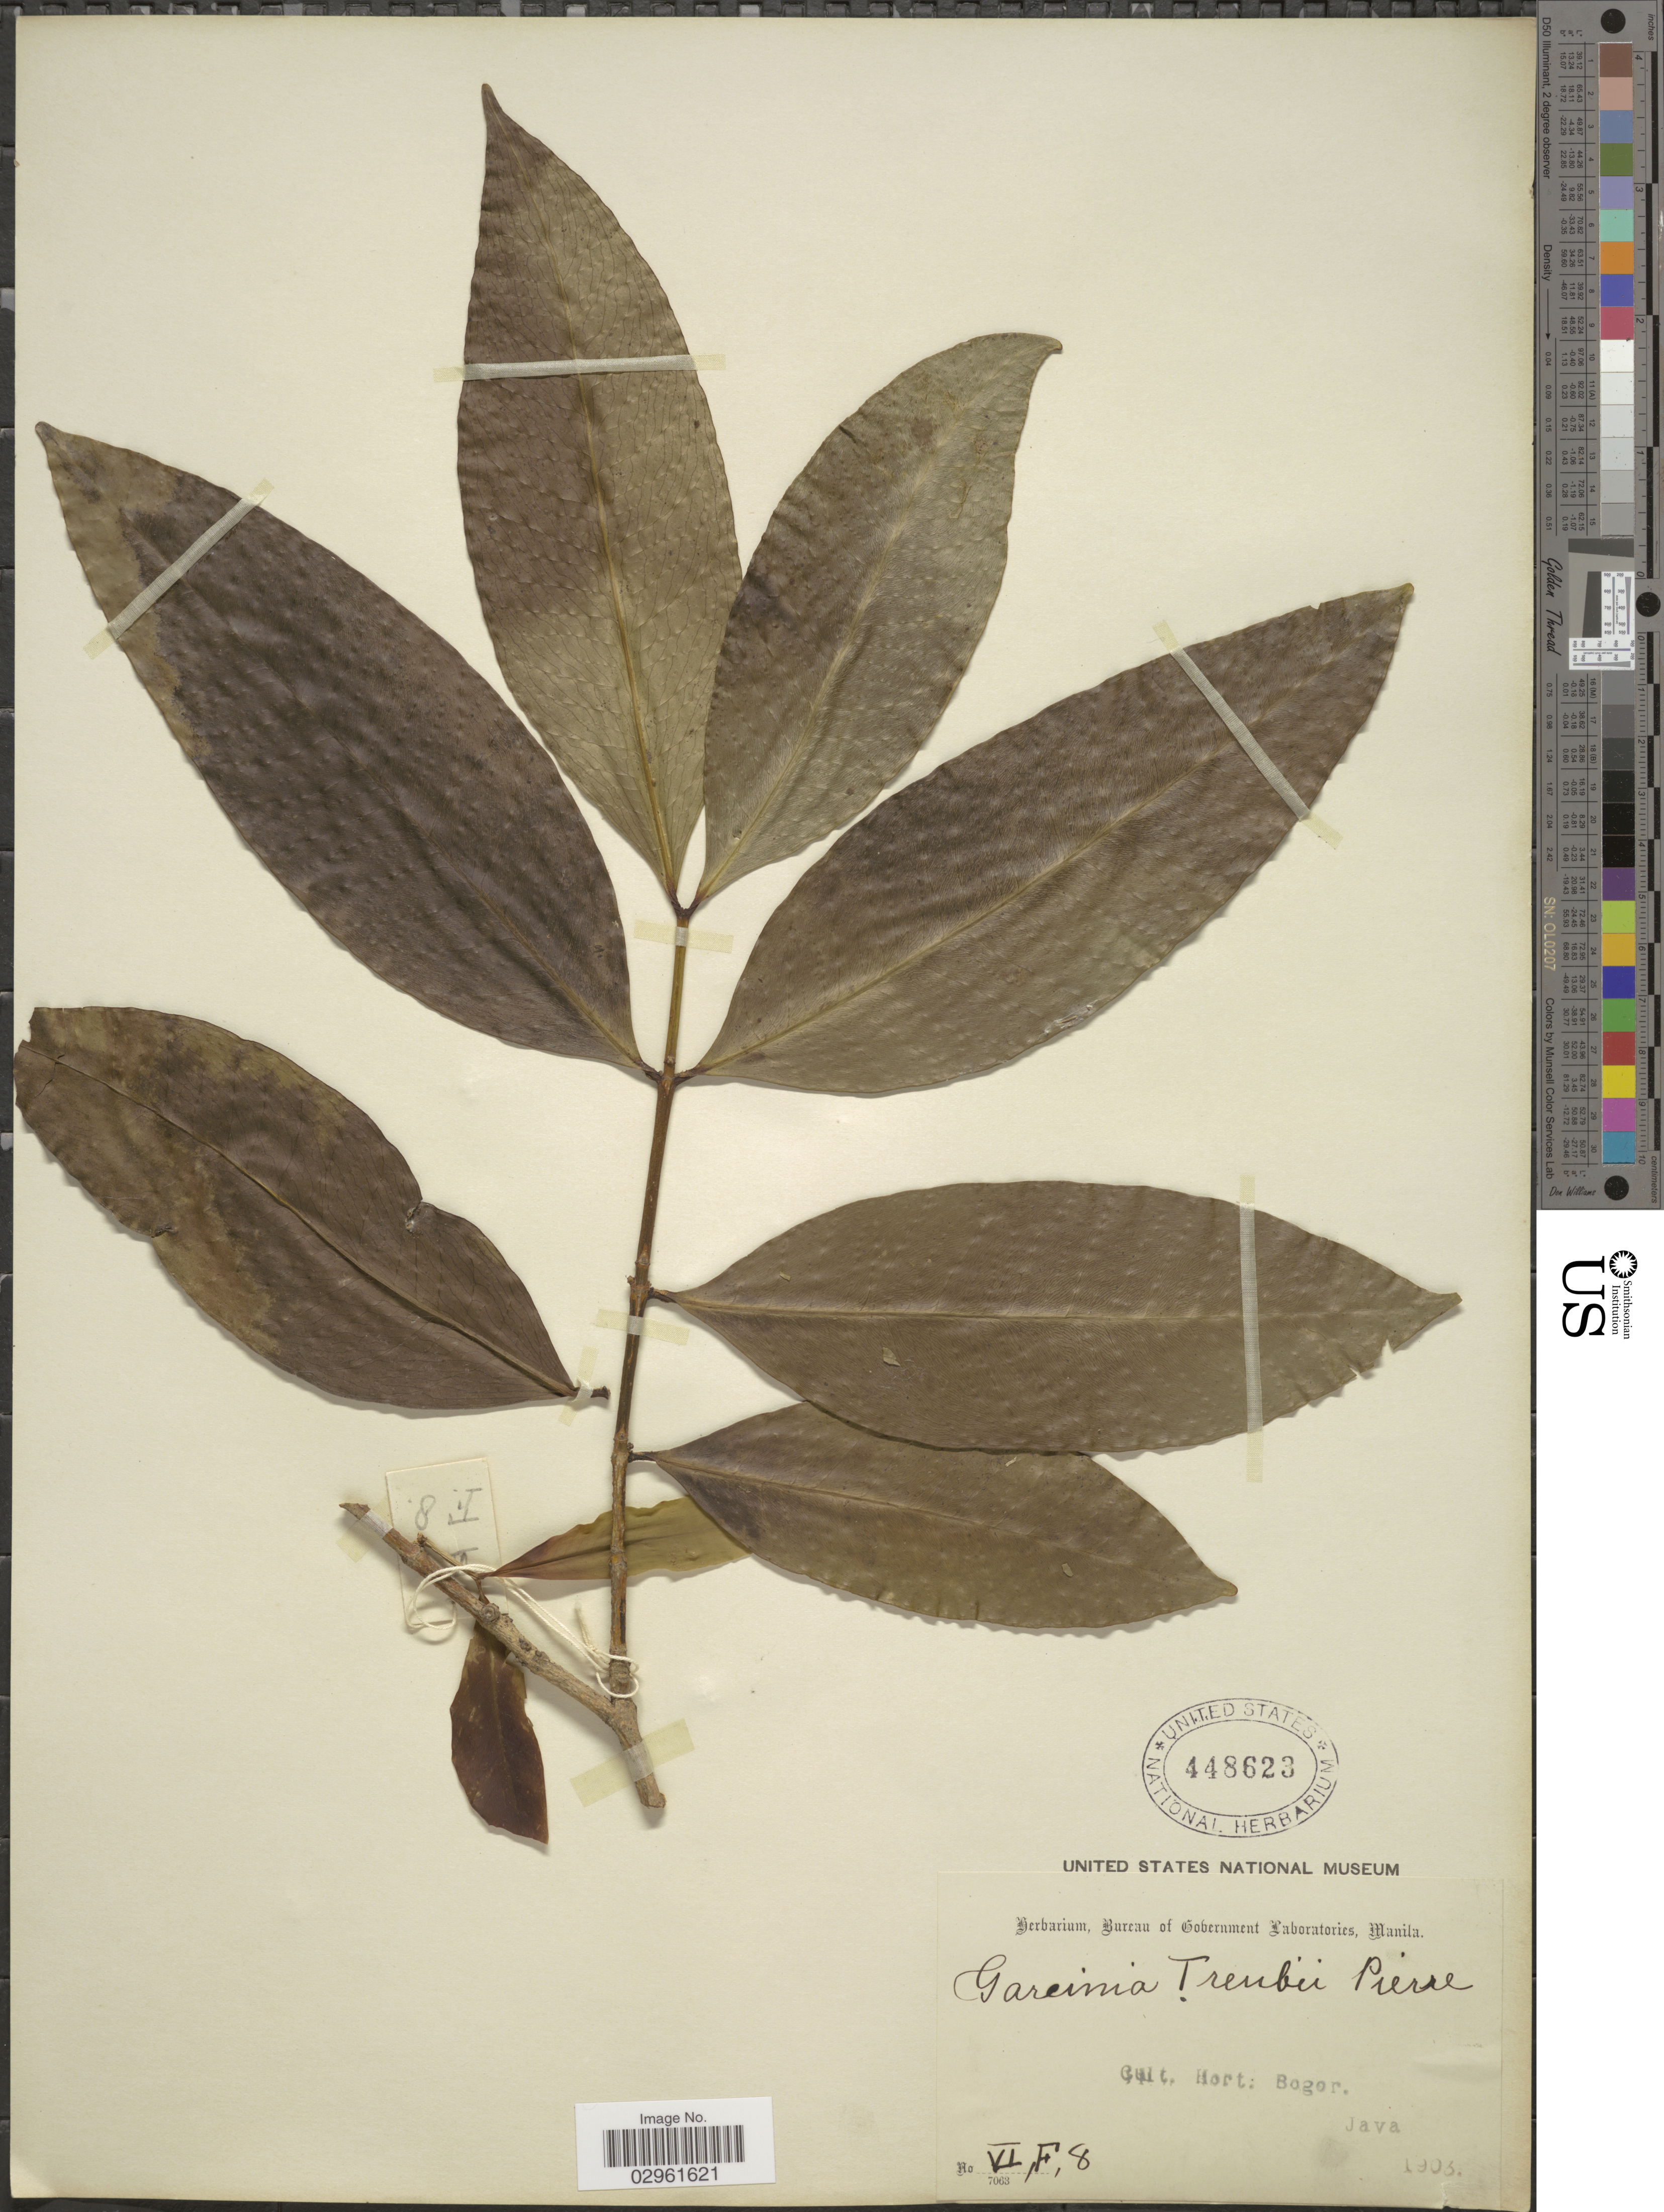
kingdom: Plantae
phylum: Tracheophyta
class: Magnoliopsida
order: Malpighiales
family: Clusiaceae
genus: Garcinia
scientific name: Garcinia treubii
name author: Pierre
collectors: Ex herb. Bureau of Government Laboratories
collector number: VI,F,8?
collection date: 1903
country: Indonesia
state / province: Java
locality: Hort. Bogor.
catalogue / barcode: US 448623